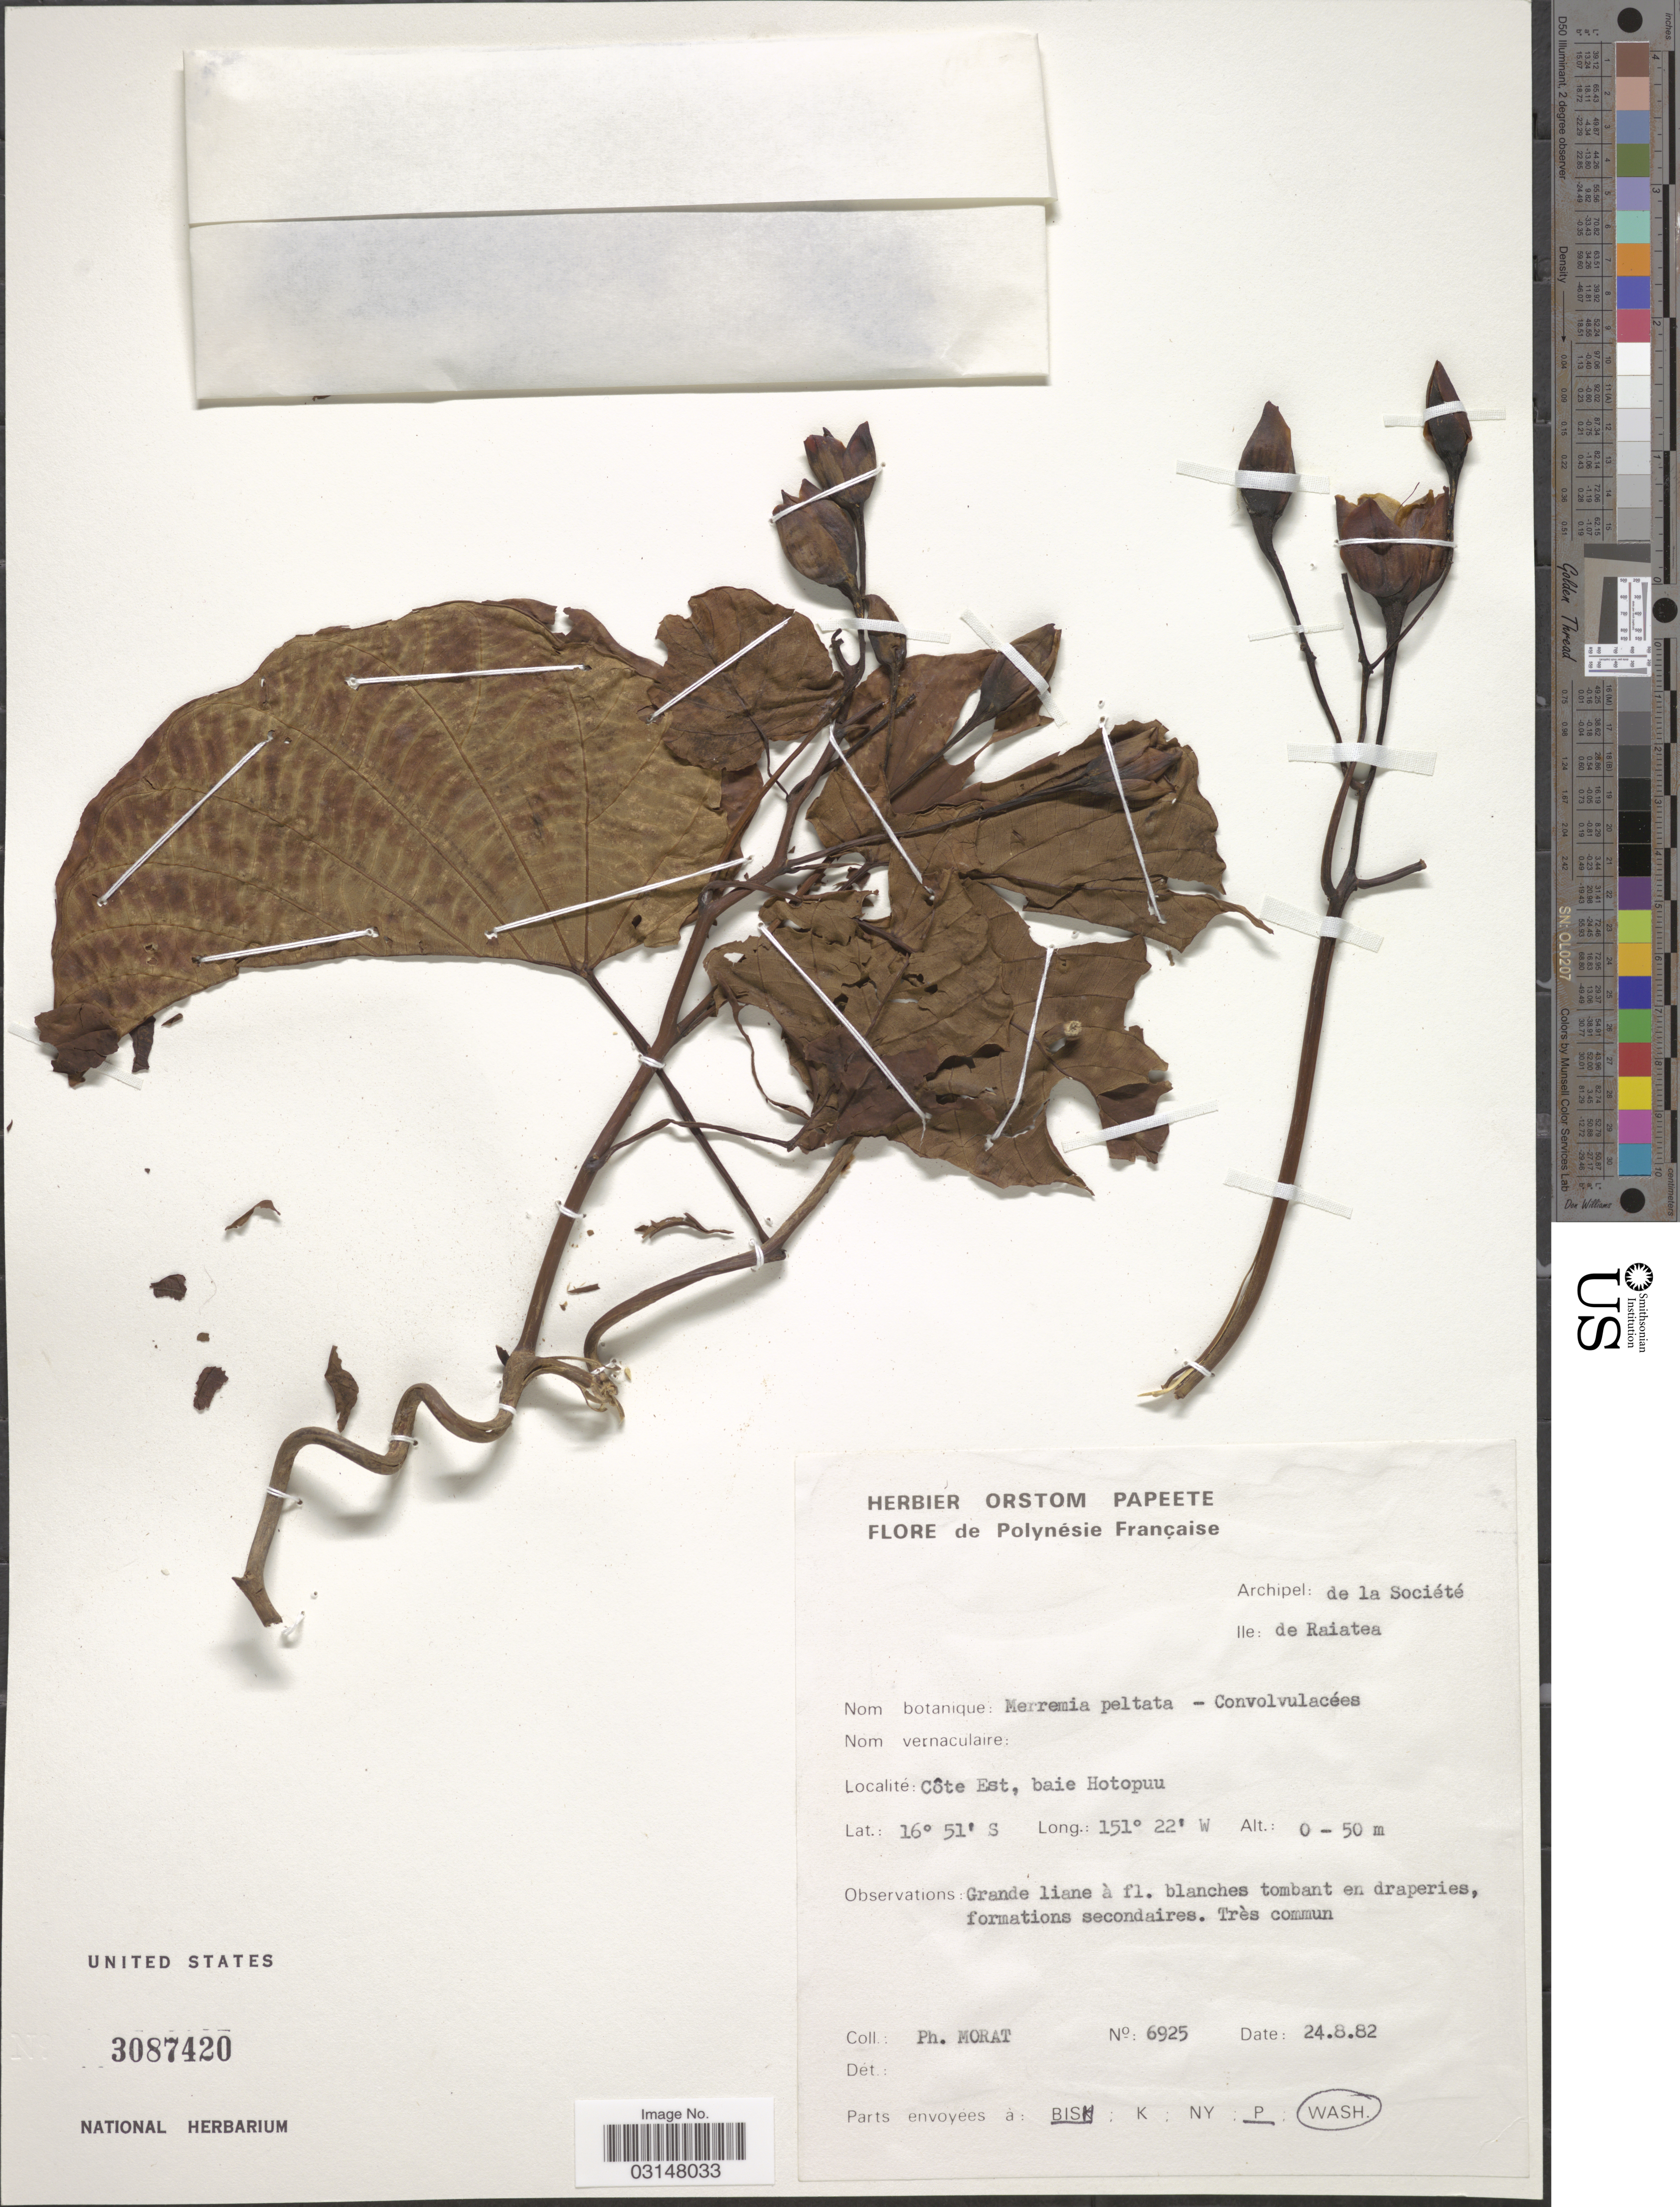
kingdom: Plantae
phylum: Tracheophyta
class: Magnoliopsida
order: Solanales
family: Convolvulaceae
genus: Decalobanthus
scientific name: Decalobanthus peltatus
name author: (L.) A. R. Simões & Staples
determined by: Wagner, W. L., (BOT), Smithsonian Institution - National Museum of Natural History (UNITED STATES)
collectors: P. Morat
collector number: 6925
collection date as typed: Transcribed d/m/y: 24/8/82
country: French Polynesia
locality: Polynésie Française. Archipel: de la Société. Ile: de Raiatea. Côte Est, baie Hotopuu.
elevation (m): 0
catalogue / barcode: US 3087420